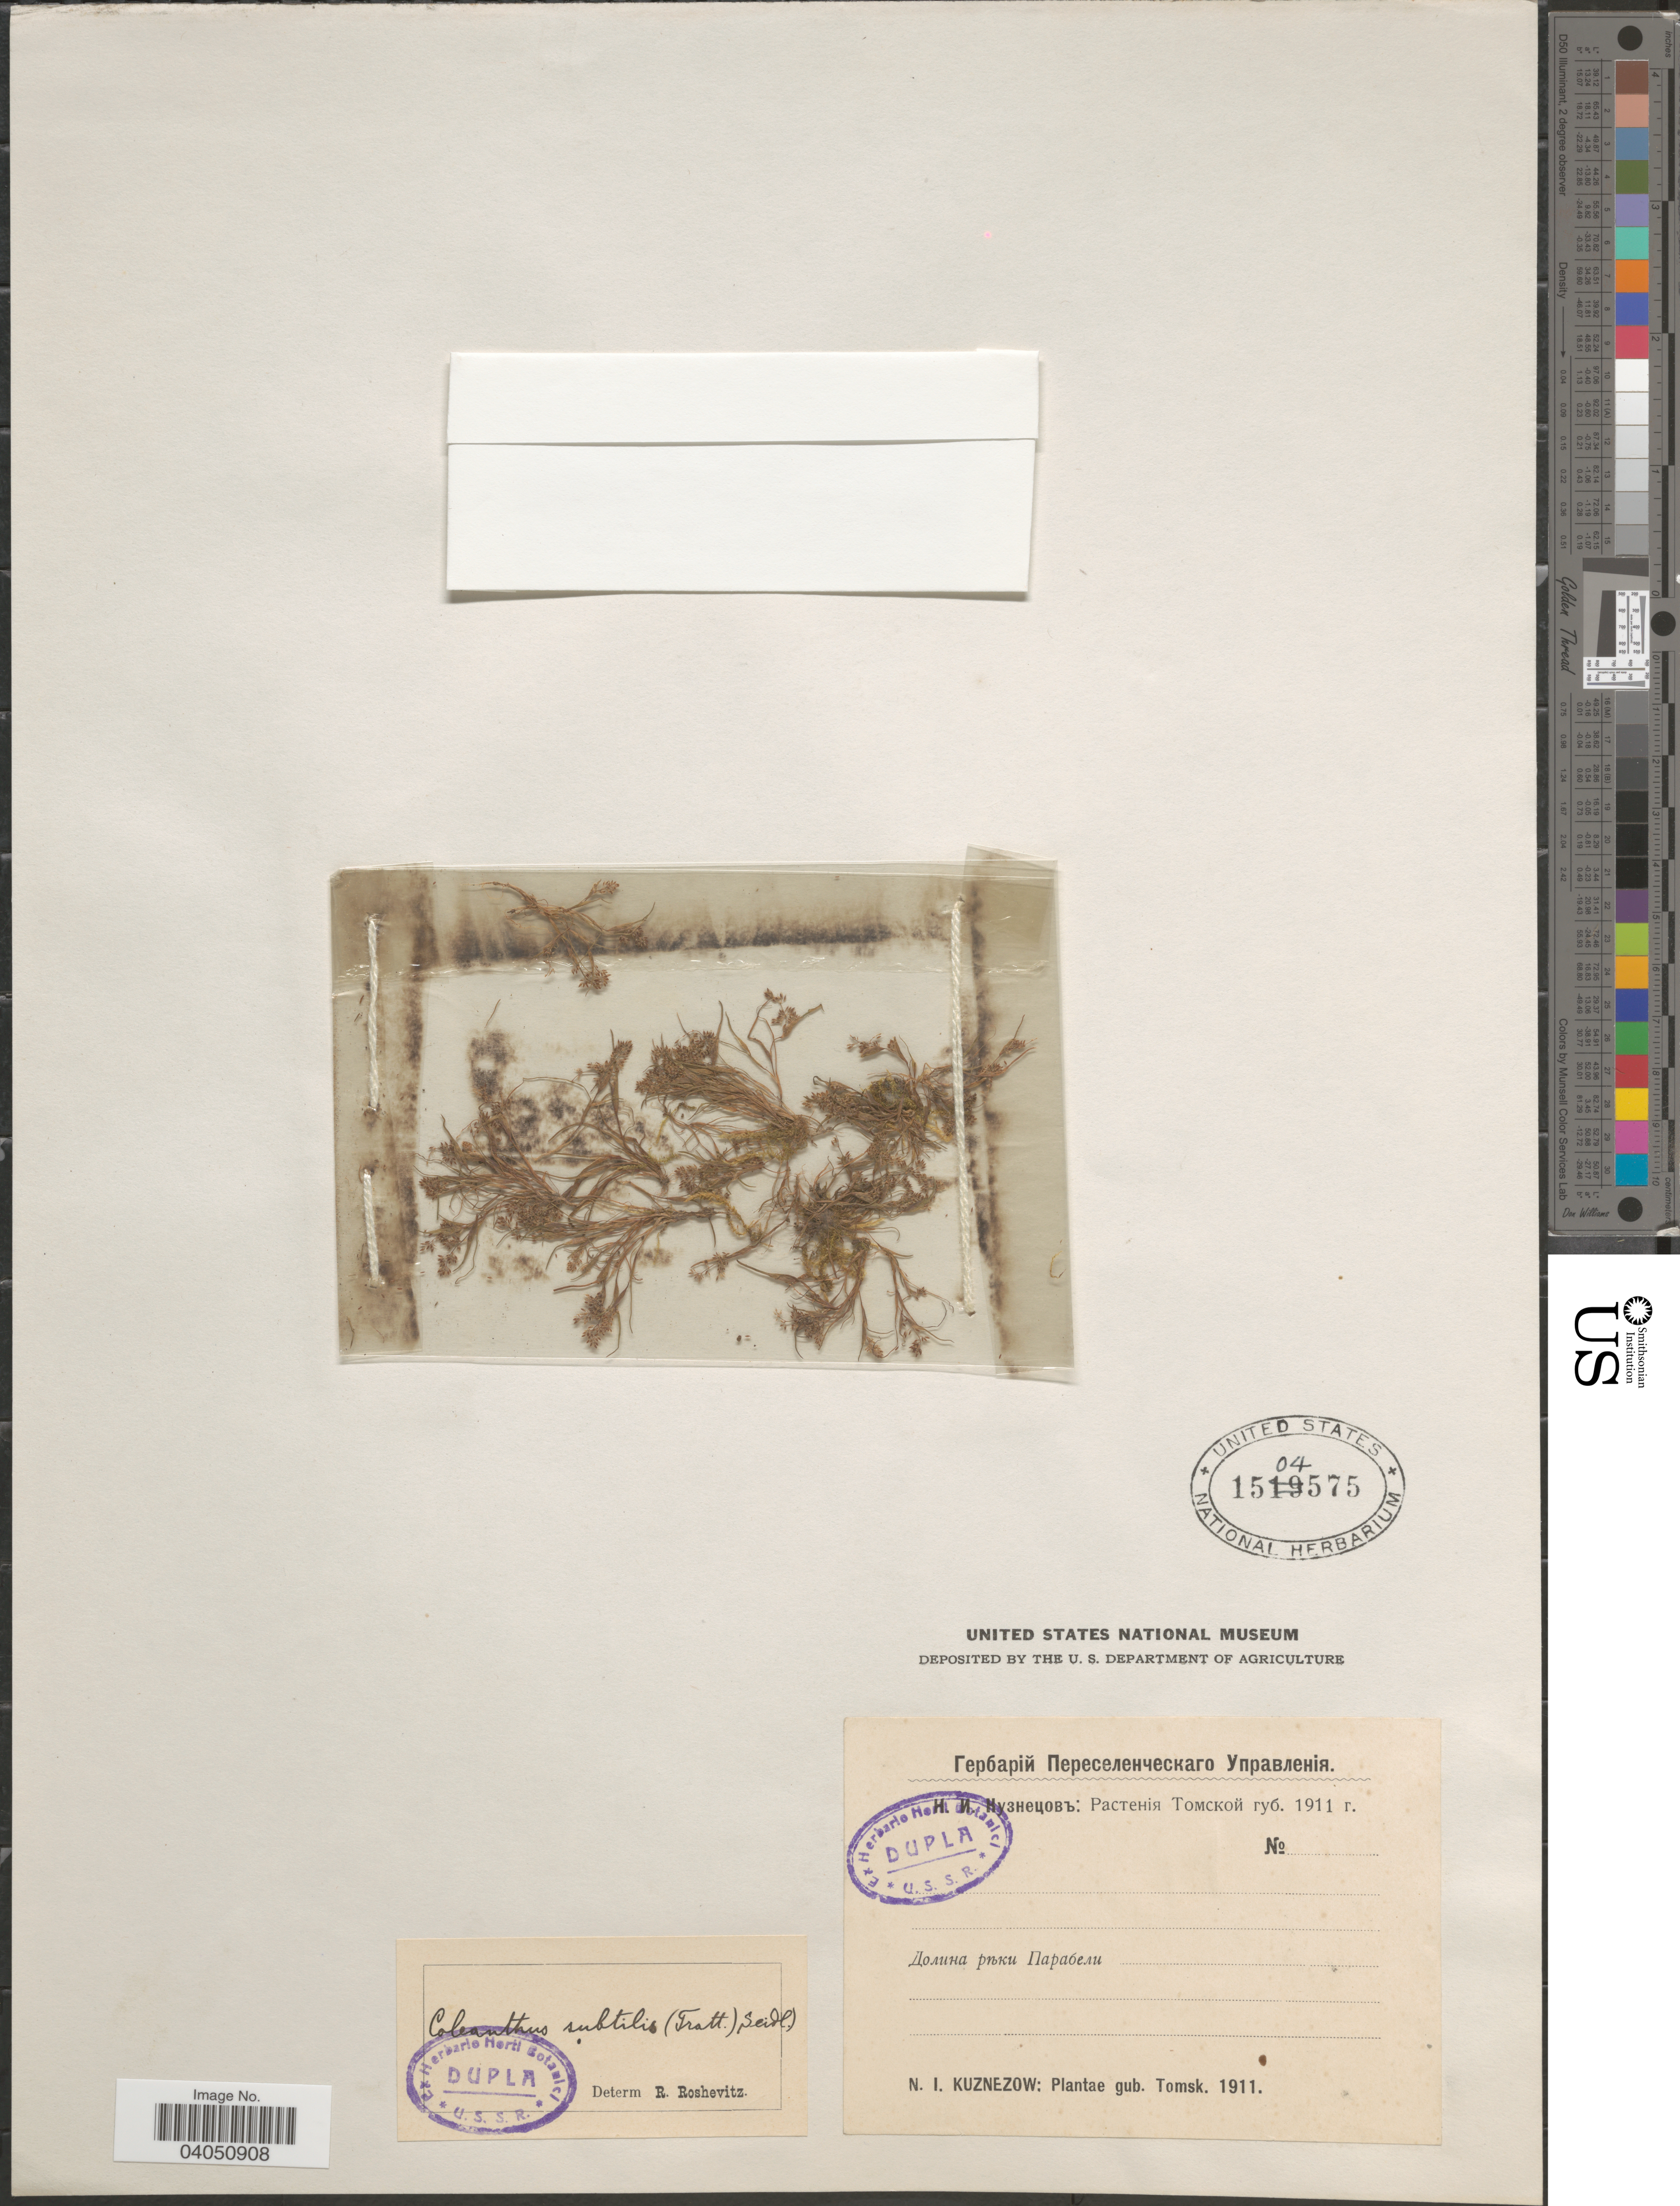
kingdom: Plantae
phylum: Tracheophyta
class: Liliopsida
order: Poales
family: Poaceae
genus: Coleanthus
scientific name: Coleanthus subtilis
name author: (Tratt.) Seidl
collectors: N. Kusnezow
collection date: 1911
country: Russian Federation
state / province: Tomsk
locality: Gub. Tomsk. Valley of river Parabel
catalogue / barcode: US 1504575